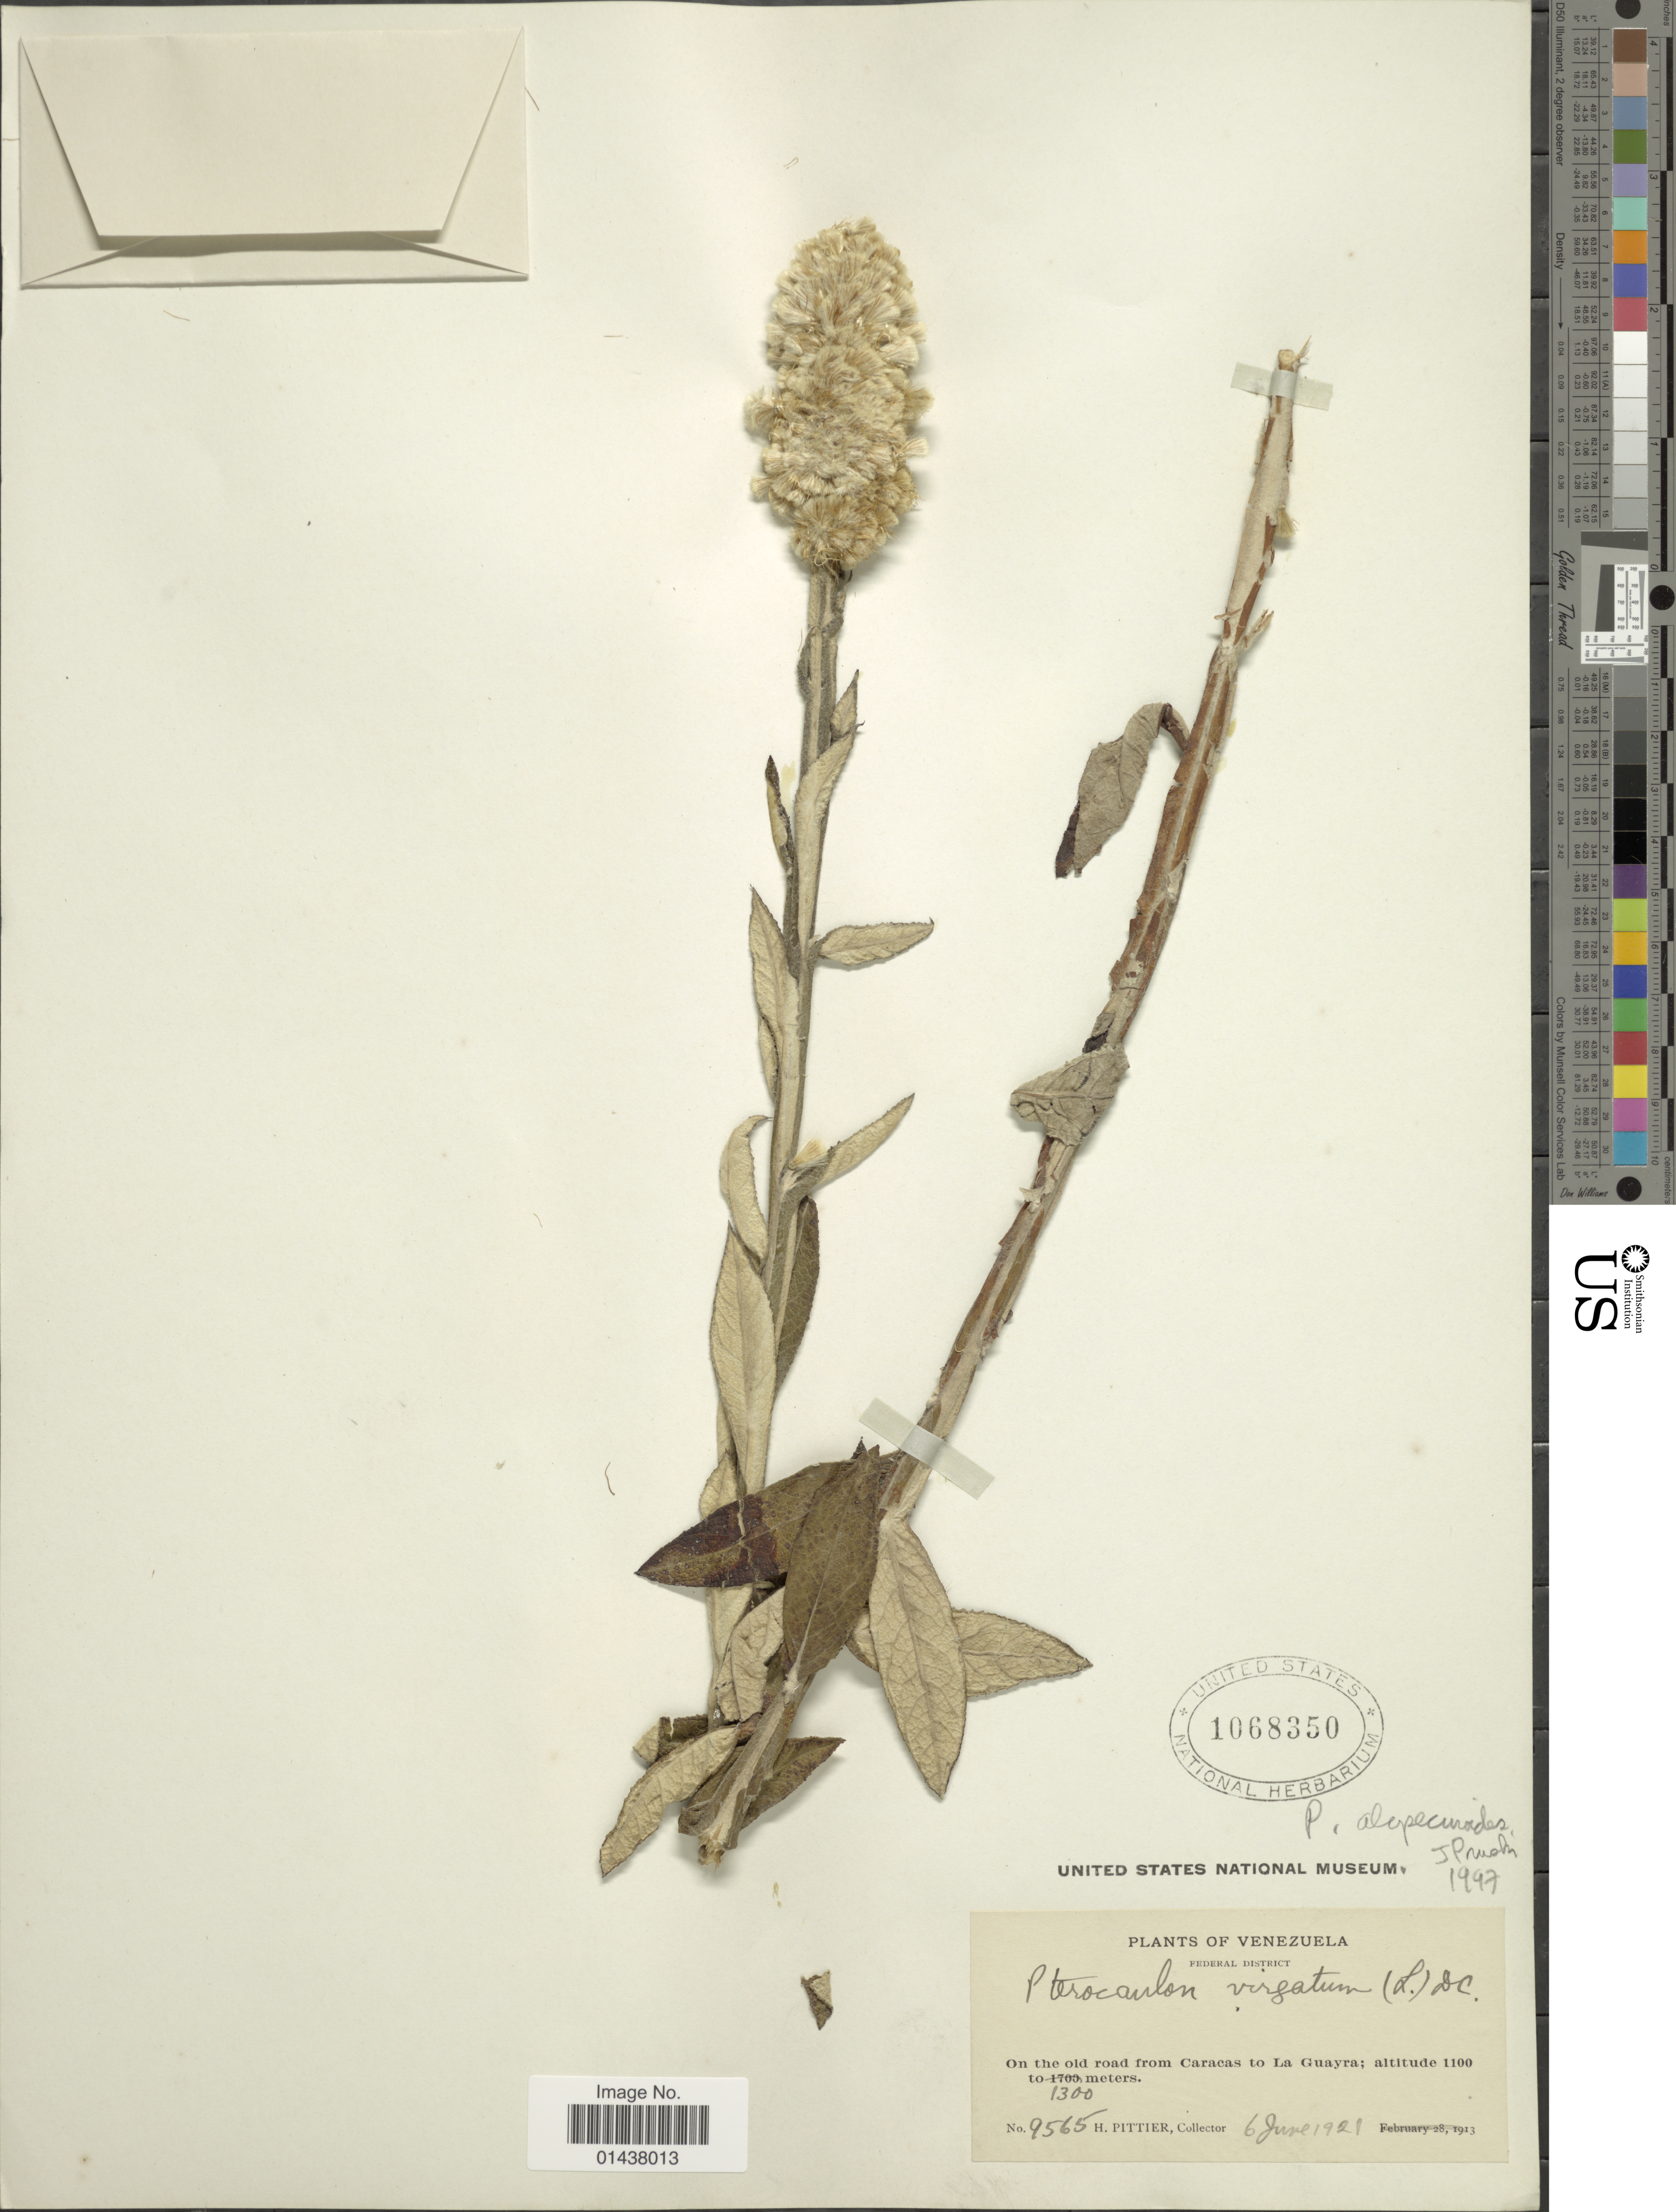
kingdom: Plantae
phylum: Tracheophyta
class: Magnoliopsida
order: Asterales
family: Asteraceae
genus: Pterocaulon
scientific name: Pterocaulon alopecuroides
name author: (Lam.) DC.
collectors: H. F. Pittier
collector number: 9565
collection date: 1921-06-06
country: Venezuela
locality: Federal District, On the old road from Caracas to La Guayra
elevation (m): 1100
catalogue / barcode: US 1068350